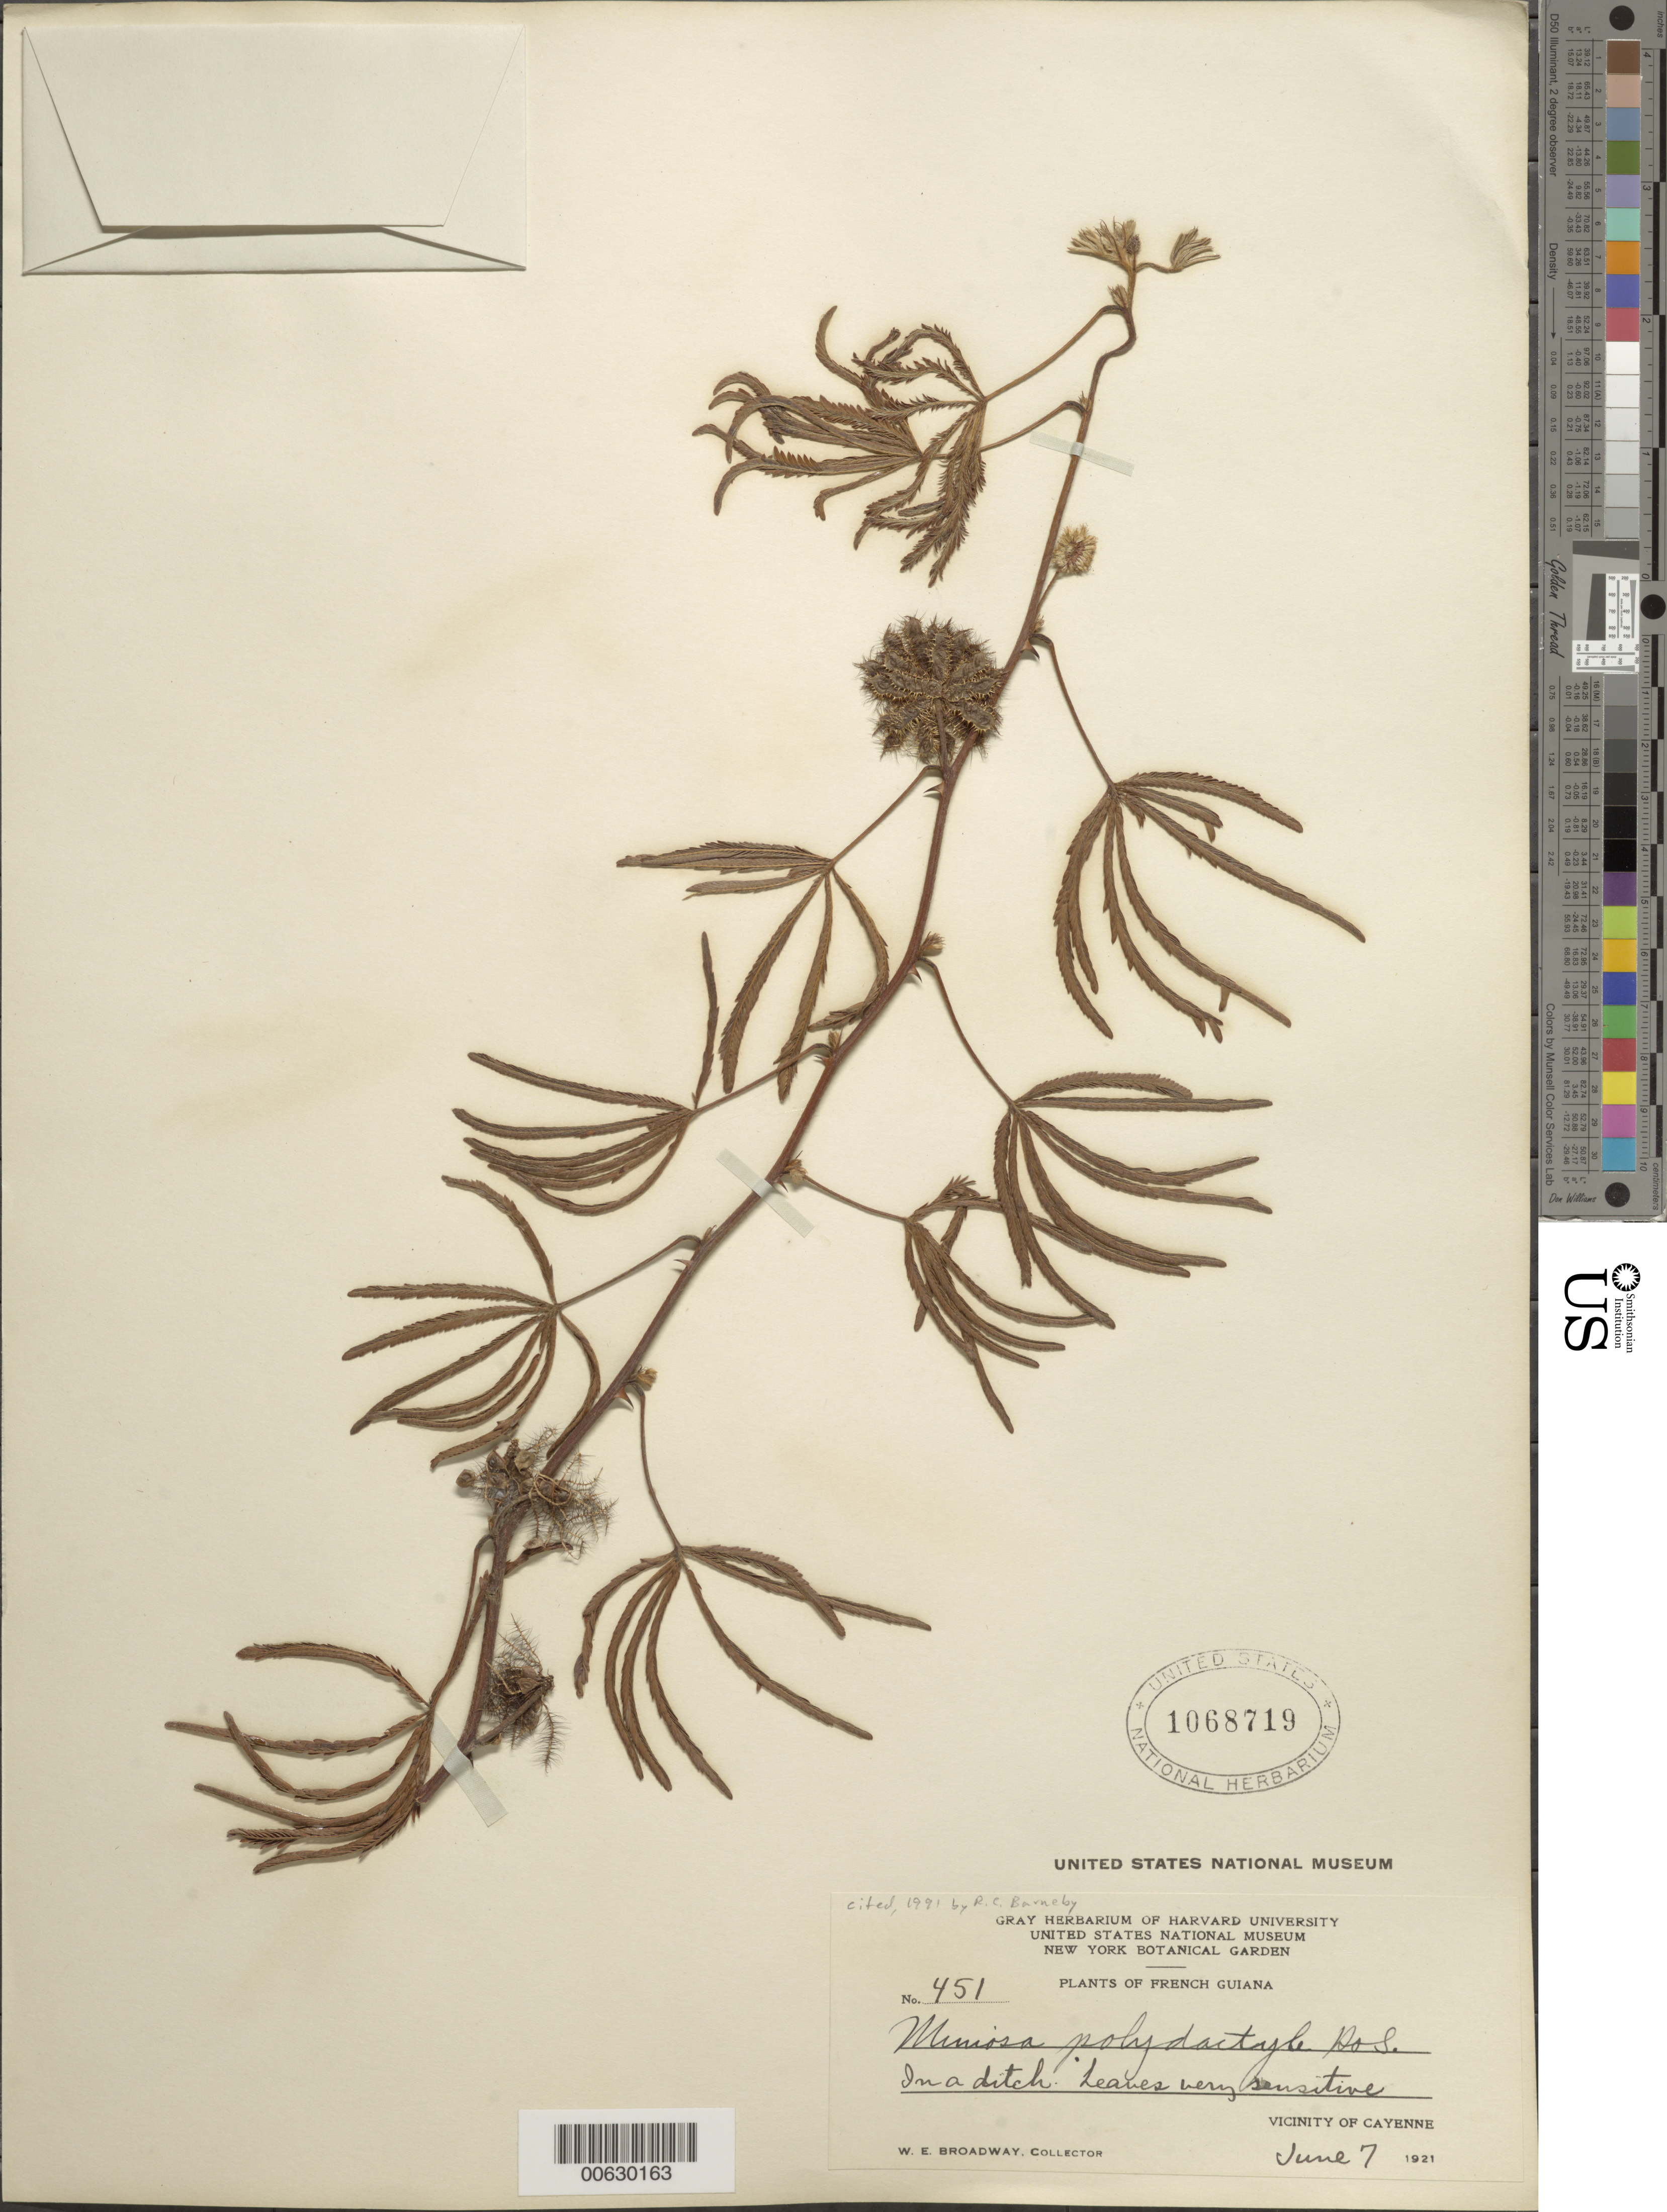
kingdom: Plantae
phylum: Tracheophyta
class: Magnoliopsida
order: Fabales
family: Fabaceae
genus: Mimosa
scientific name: Mimosa polydactyla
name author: Humb. & Bonpl. ex Willd.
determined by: Barneby, Rupert C., (NY)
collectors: W. E. Broadway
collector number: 451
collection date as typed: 7-Jun-21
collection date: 1921-06-07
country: French Guiana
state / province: Cayenne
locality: Cayenne, vic.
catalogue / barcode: US 1068719